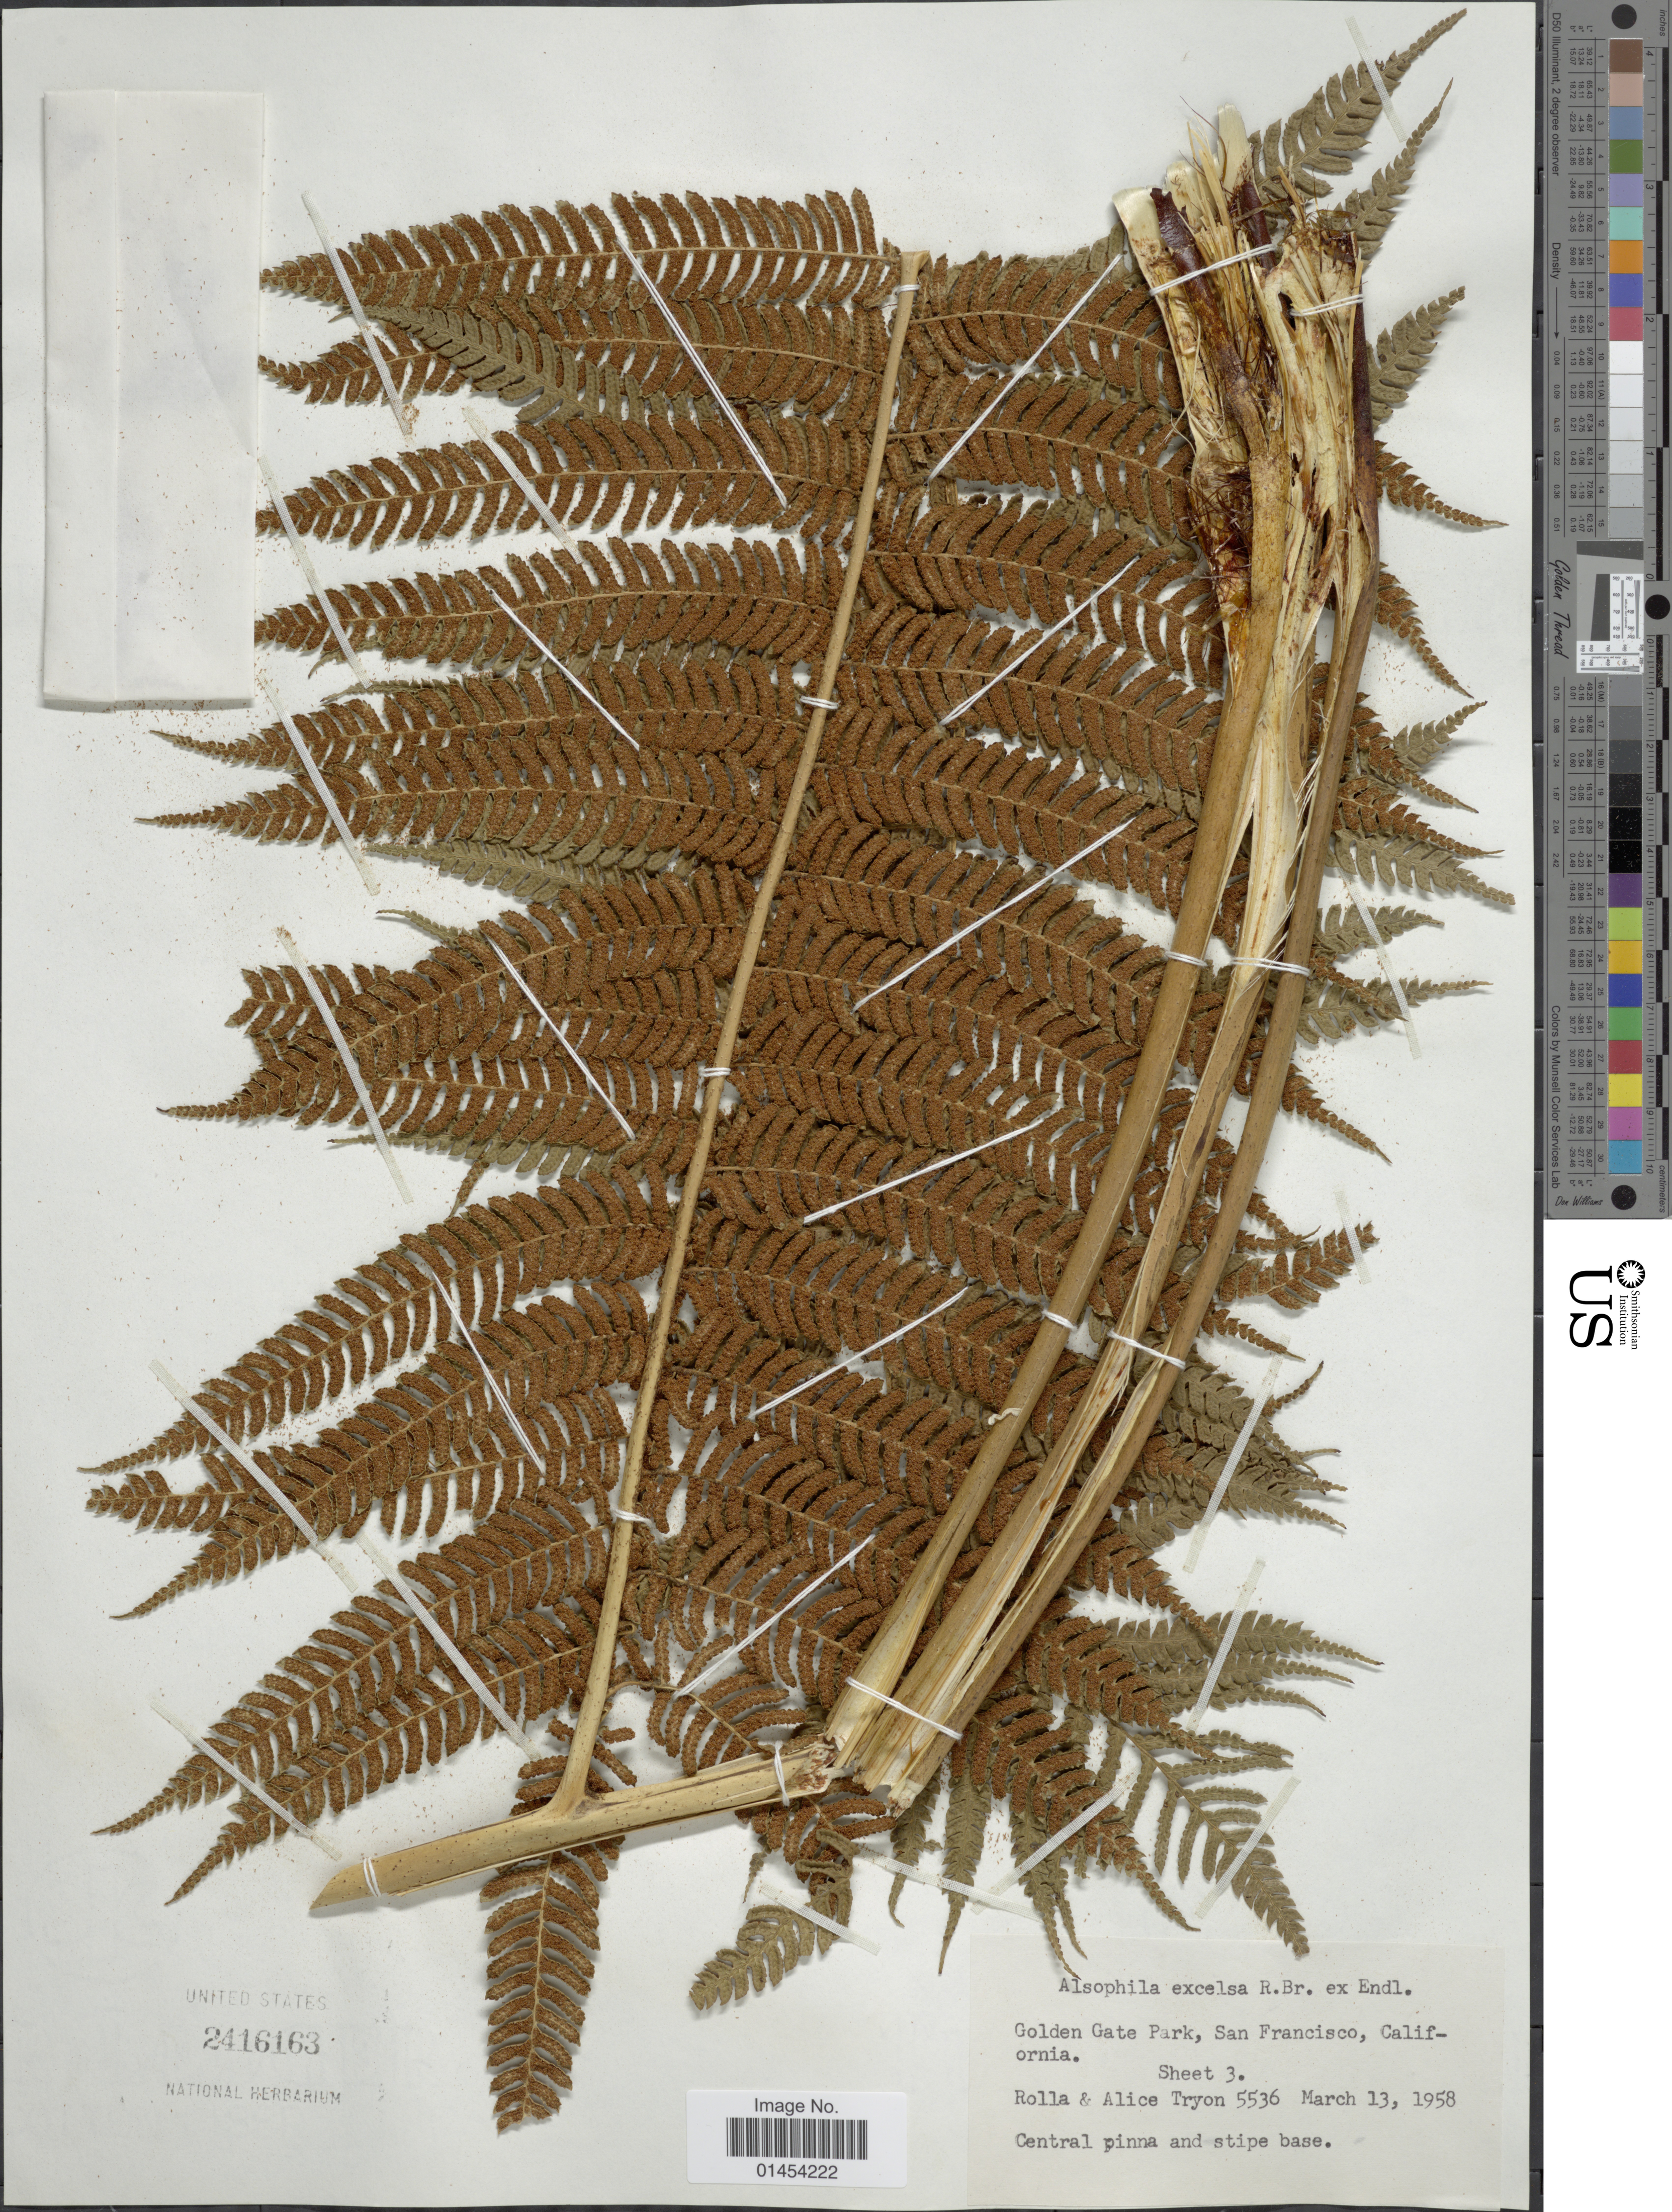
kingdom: Plantae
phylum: Tracheophyta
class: Polypodiopsida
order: Cyatheales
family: Cyatheaceae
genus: Alsophila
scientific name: Alsophila excelsa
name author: R. Br.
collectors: R. M. Tryon & A. F. Tryon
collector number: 5536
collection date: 1958-03-13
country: United States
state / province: California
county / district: San Francisco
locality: Golden Gate Park, San Francisco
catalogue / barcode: US 2416163